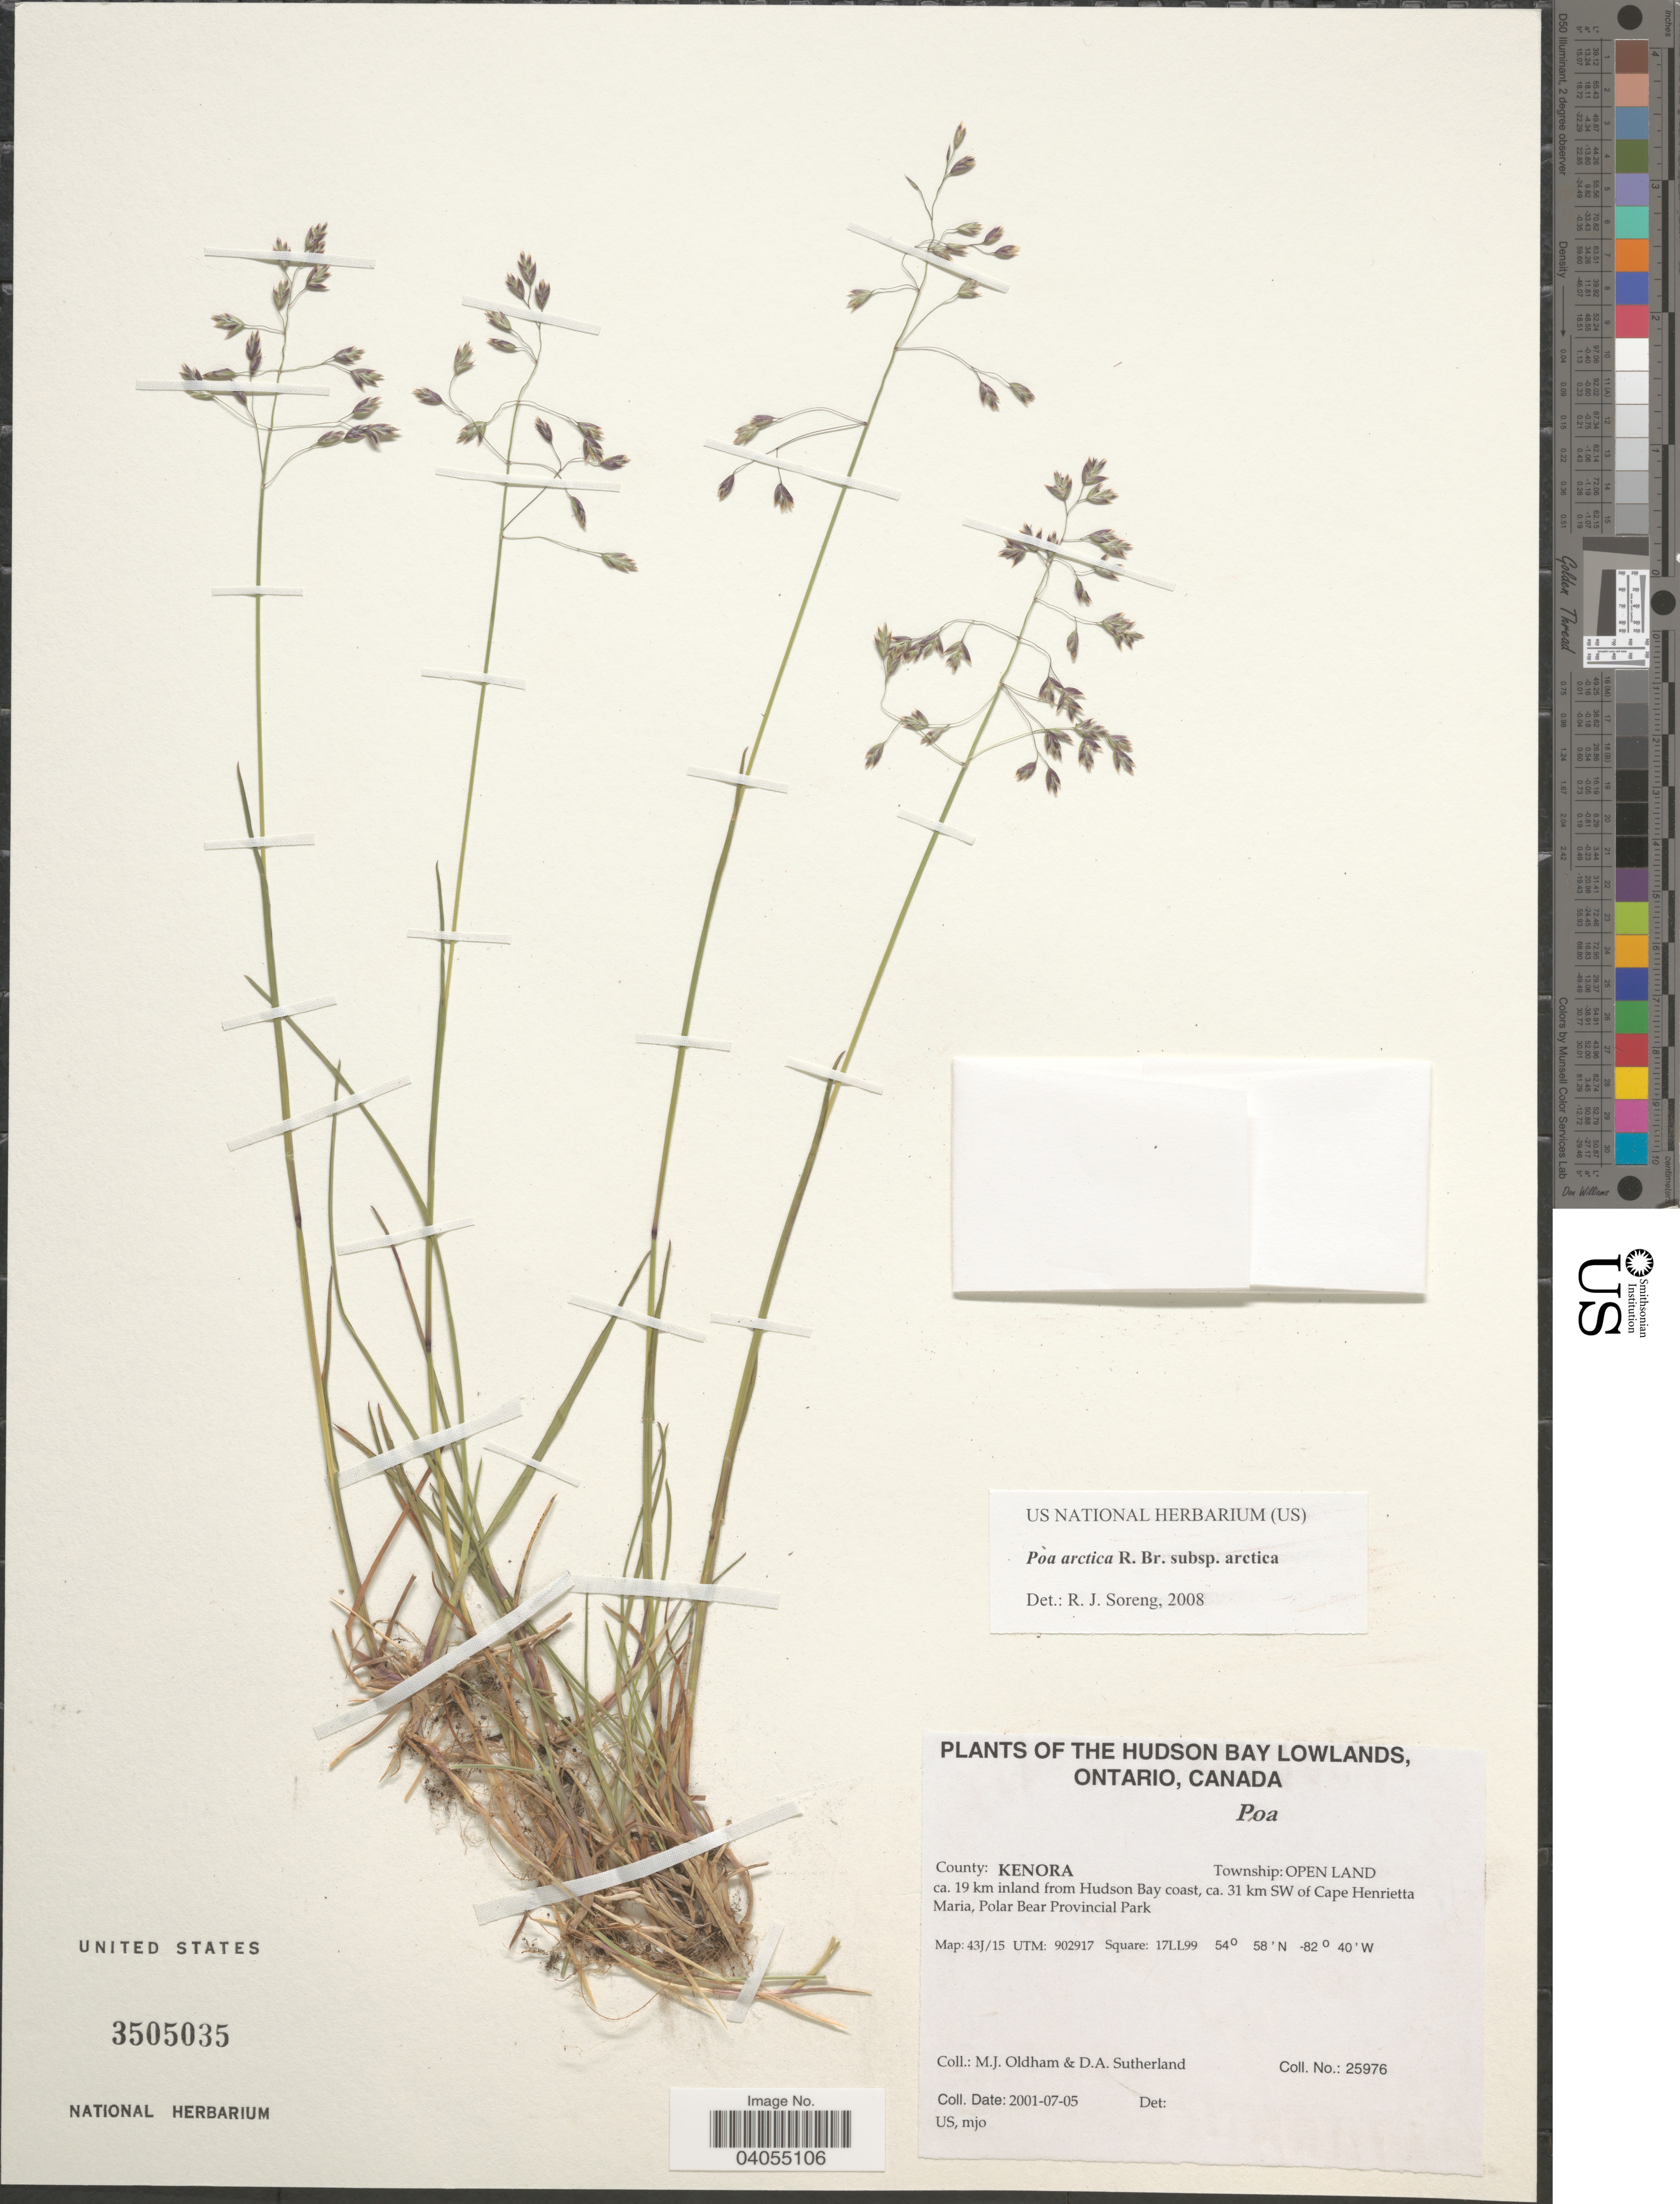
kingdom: Plantae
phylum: Tracheophyta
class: Liliopsida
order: Poales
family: Poaceae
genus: Poa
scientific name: Poa arctica subsp. arctica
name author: R. Br.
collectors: M. Oldham & D. Sutherland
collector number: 25976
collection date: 2001-07-05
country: Canada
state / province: Ontario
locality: Hudson Bay Lowlands. County: Kenora. Township: Open Land. Ca. 19 km inland from Hudson Bay coast, ca. 31 km SW of Cape Henrietta Maria, Polar Bear Provincial Park. Map: 43J/15 UTM: 902917 Square: 17LL99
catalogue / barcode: US 3505035